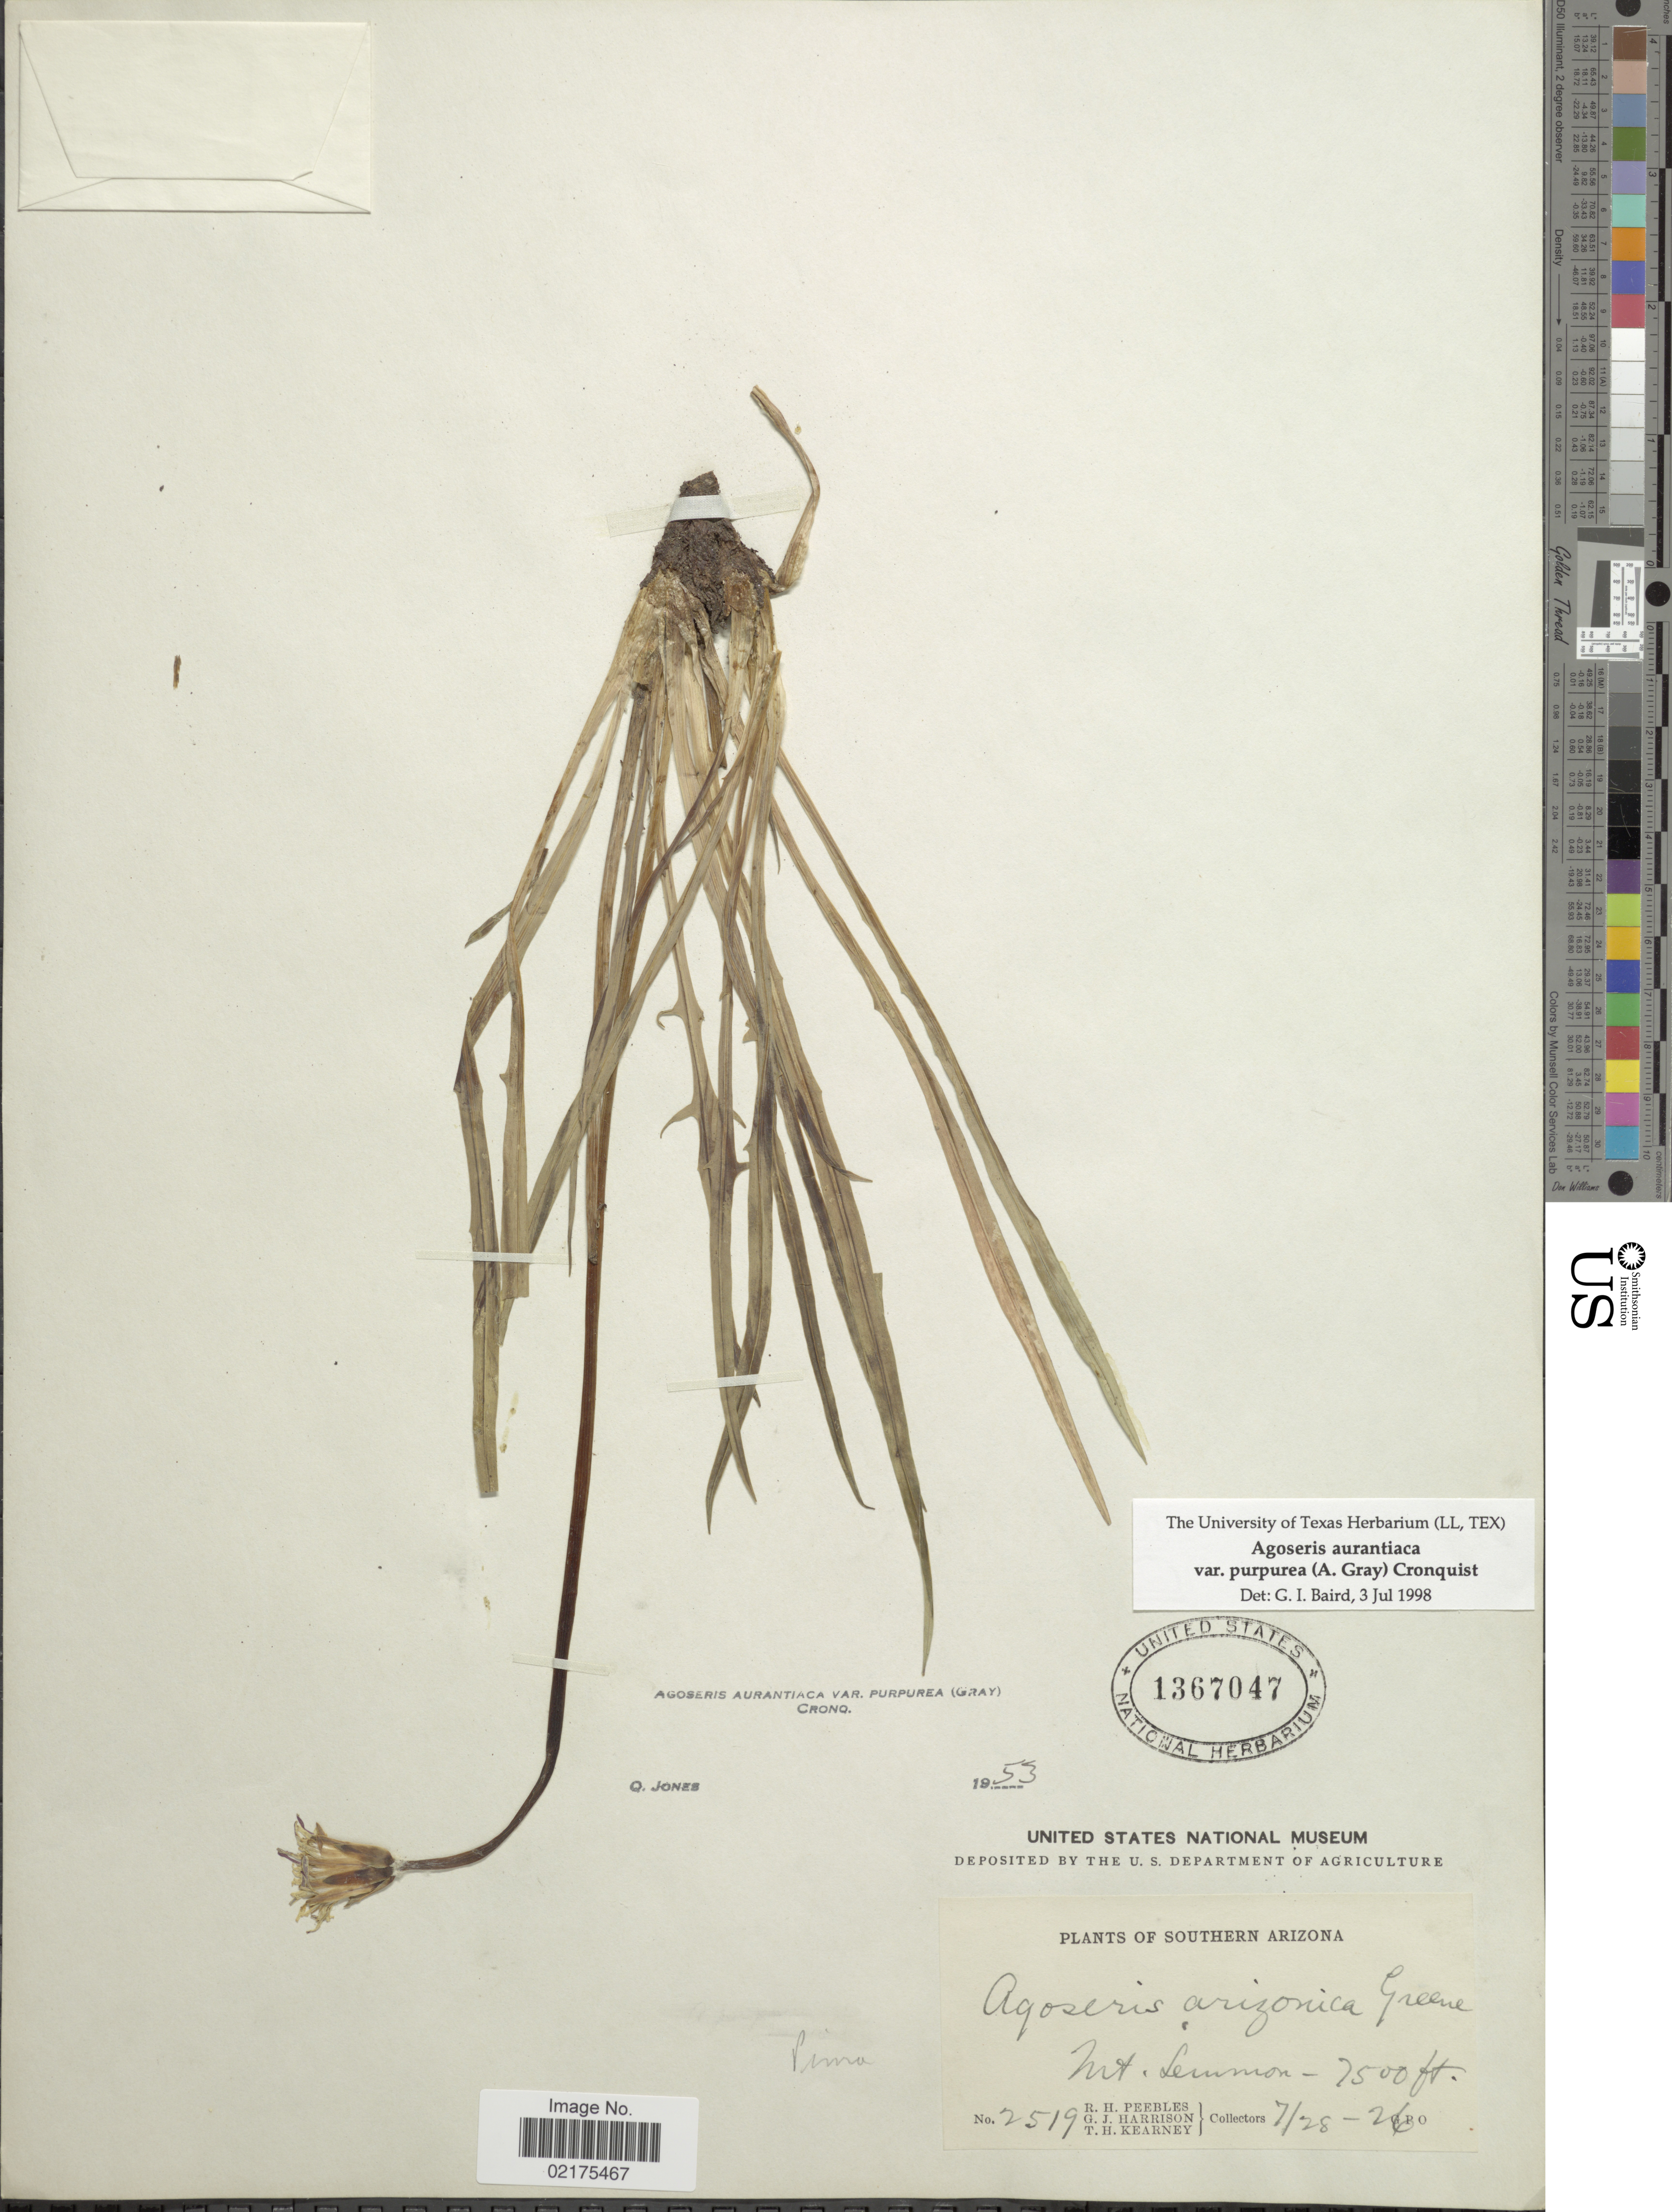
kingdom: Plantae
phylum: Tracheophyta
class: Magnoliopsida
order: Asterales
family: Asteraceae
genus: Agoseris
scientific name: Agoseris aurantiaca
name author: (Hook.) Greene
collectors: R. H. Peebles, G. J. Harrison & T. H. Kearney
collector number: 2519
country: United States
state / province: Arizona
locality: Southern Arizona: Mt Lemmon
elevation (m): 2286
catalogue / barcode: US 1367047